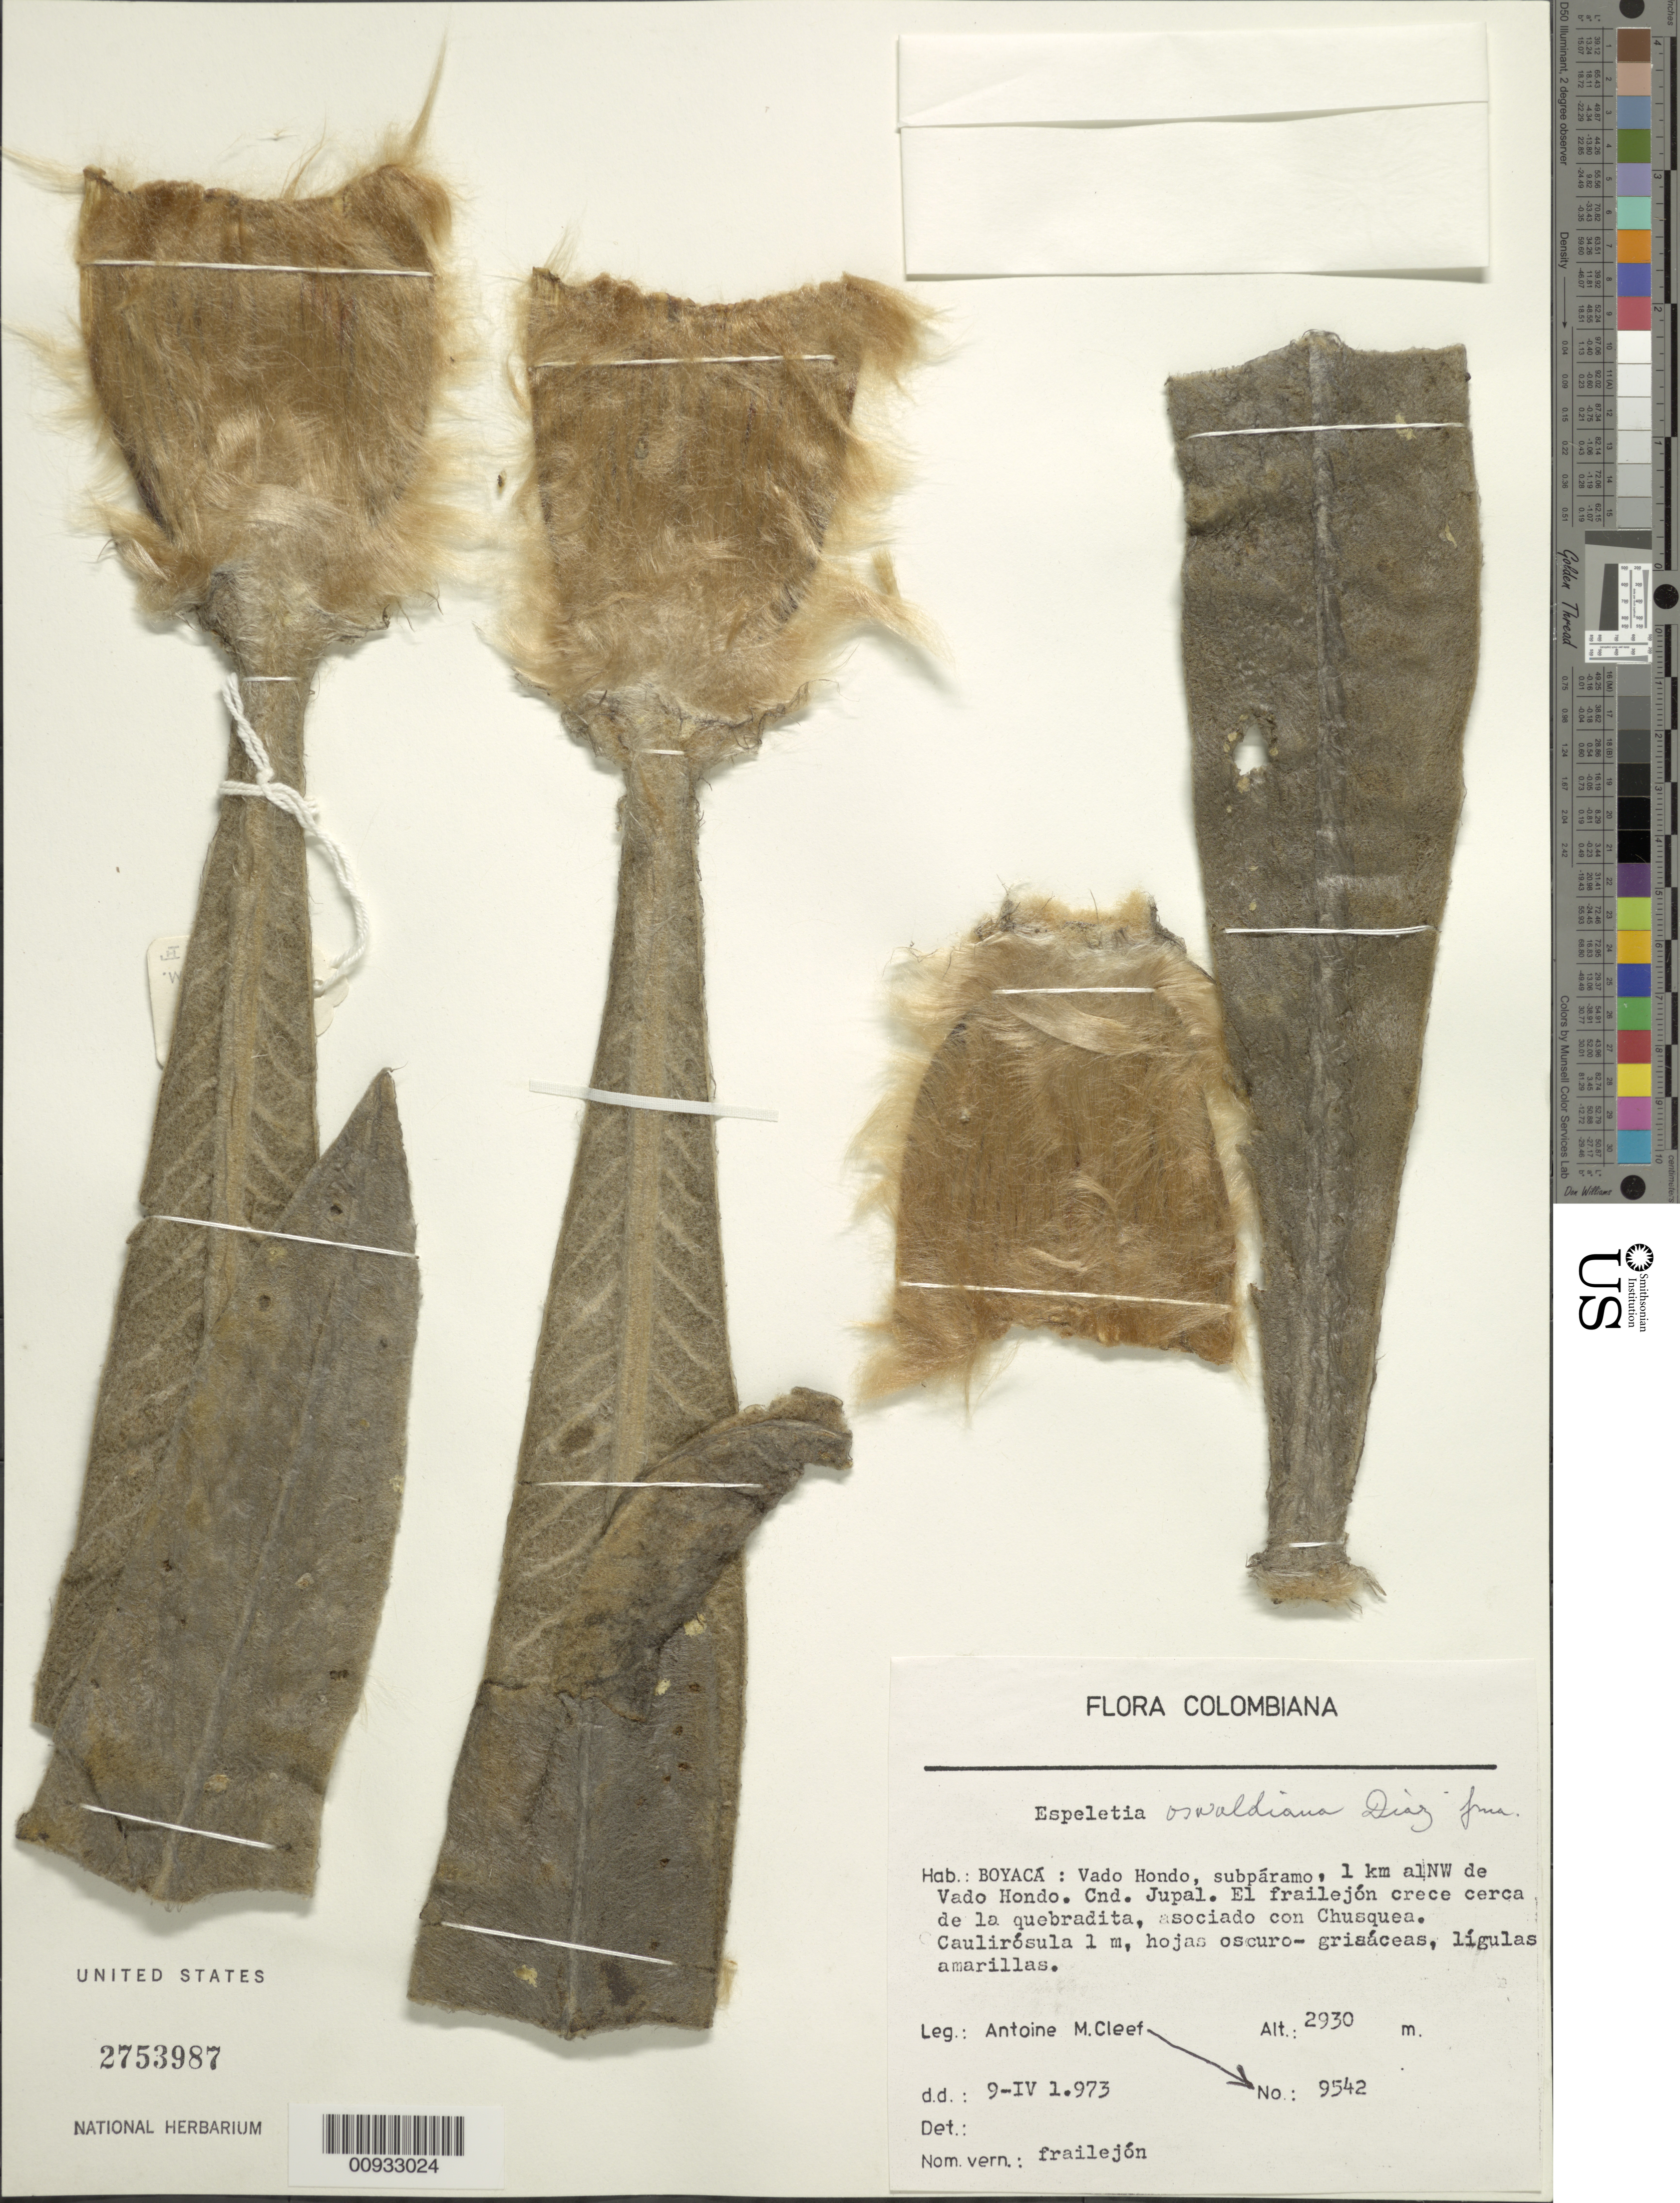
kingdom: Plantae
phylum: Tracheophyta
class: Magnoliopsida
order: Asterales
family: Asteraceae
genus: Espeletia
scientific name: Espeletia oswaldiana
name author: S. Díaz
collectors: A. M. Cleef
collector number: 9542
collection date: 1973-04-09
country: Colombia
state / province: Boyacá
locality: Vado Hondo, 1 km al NW de Vado Hondo, Cnd. Jupal, el frailejon crece cerca de la quebradita, asociado con Chusquea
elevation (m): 2930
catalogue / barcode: US 2753987